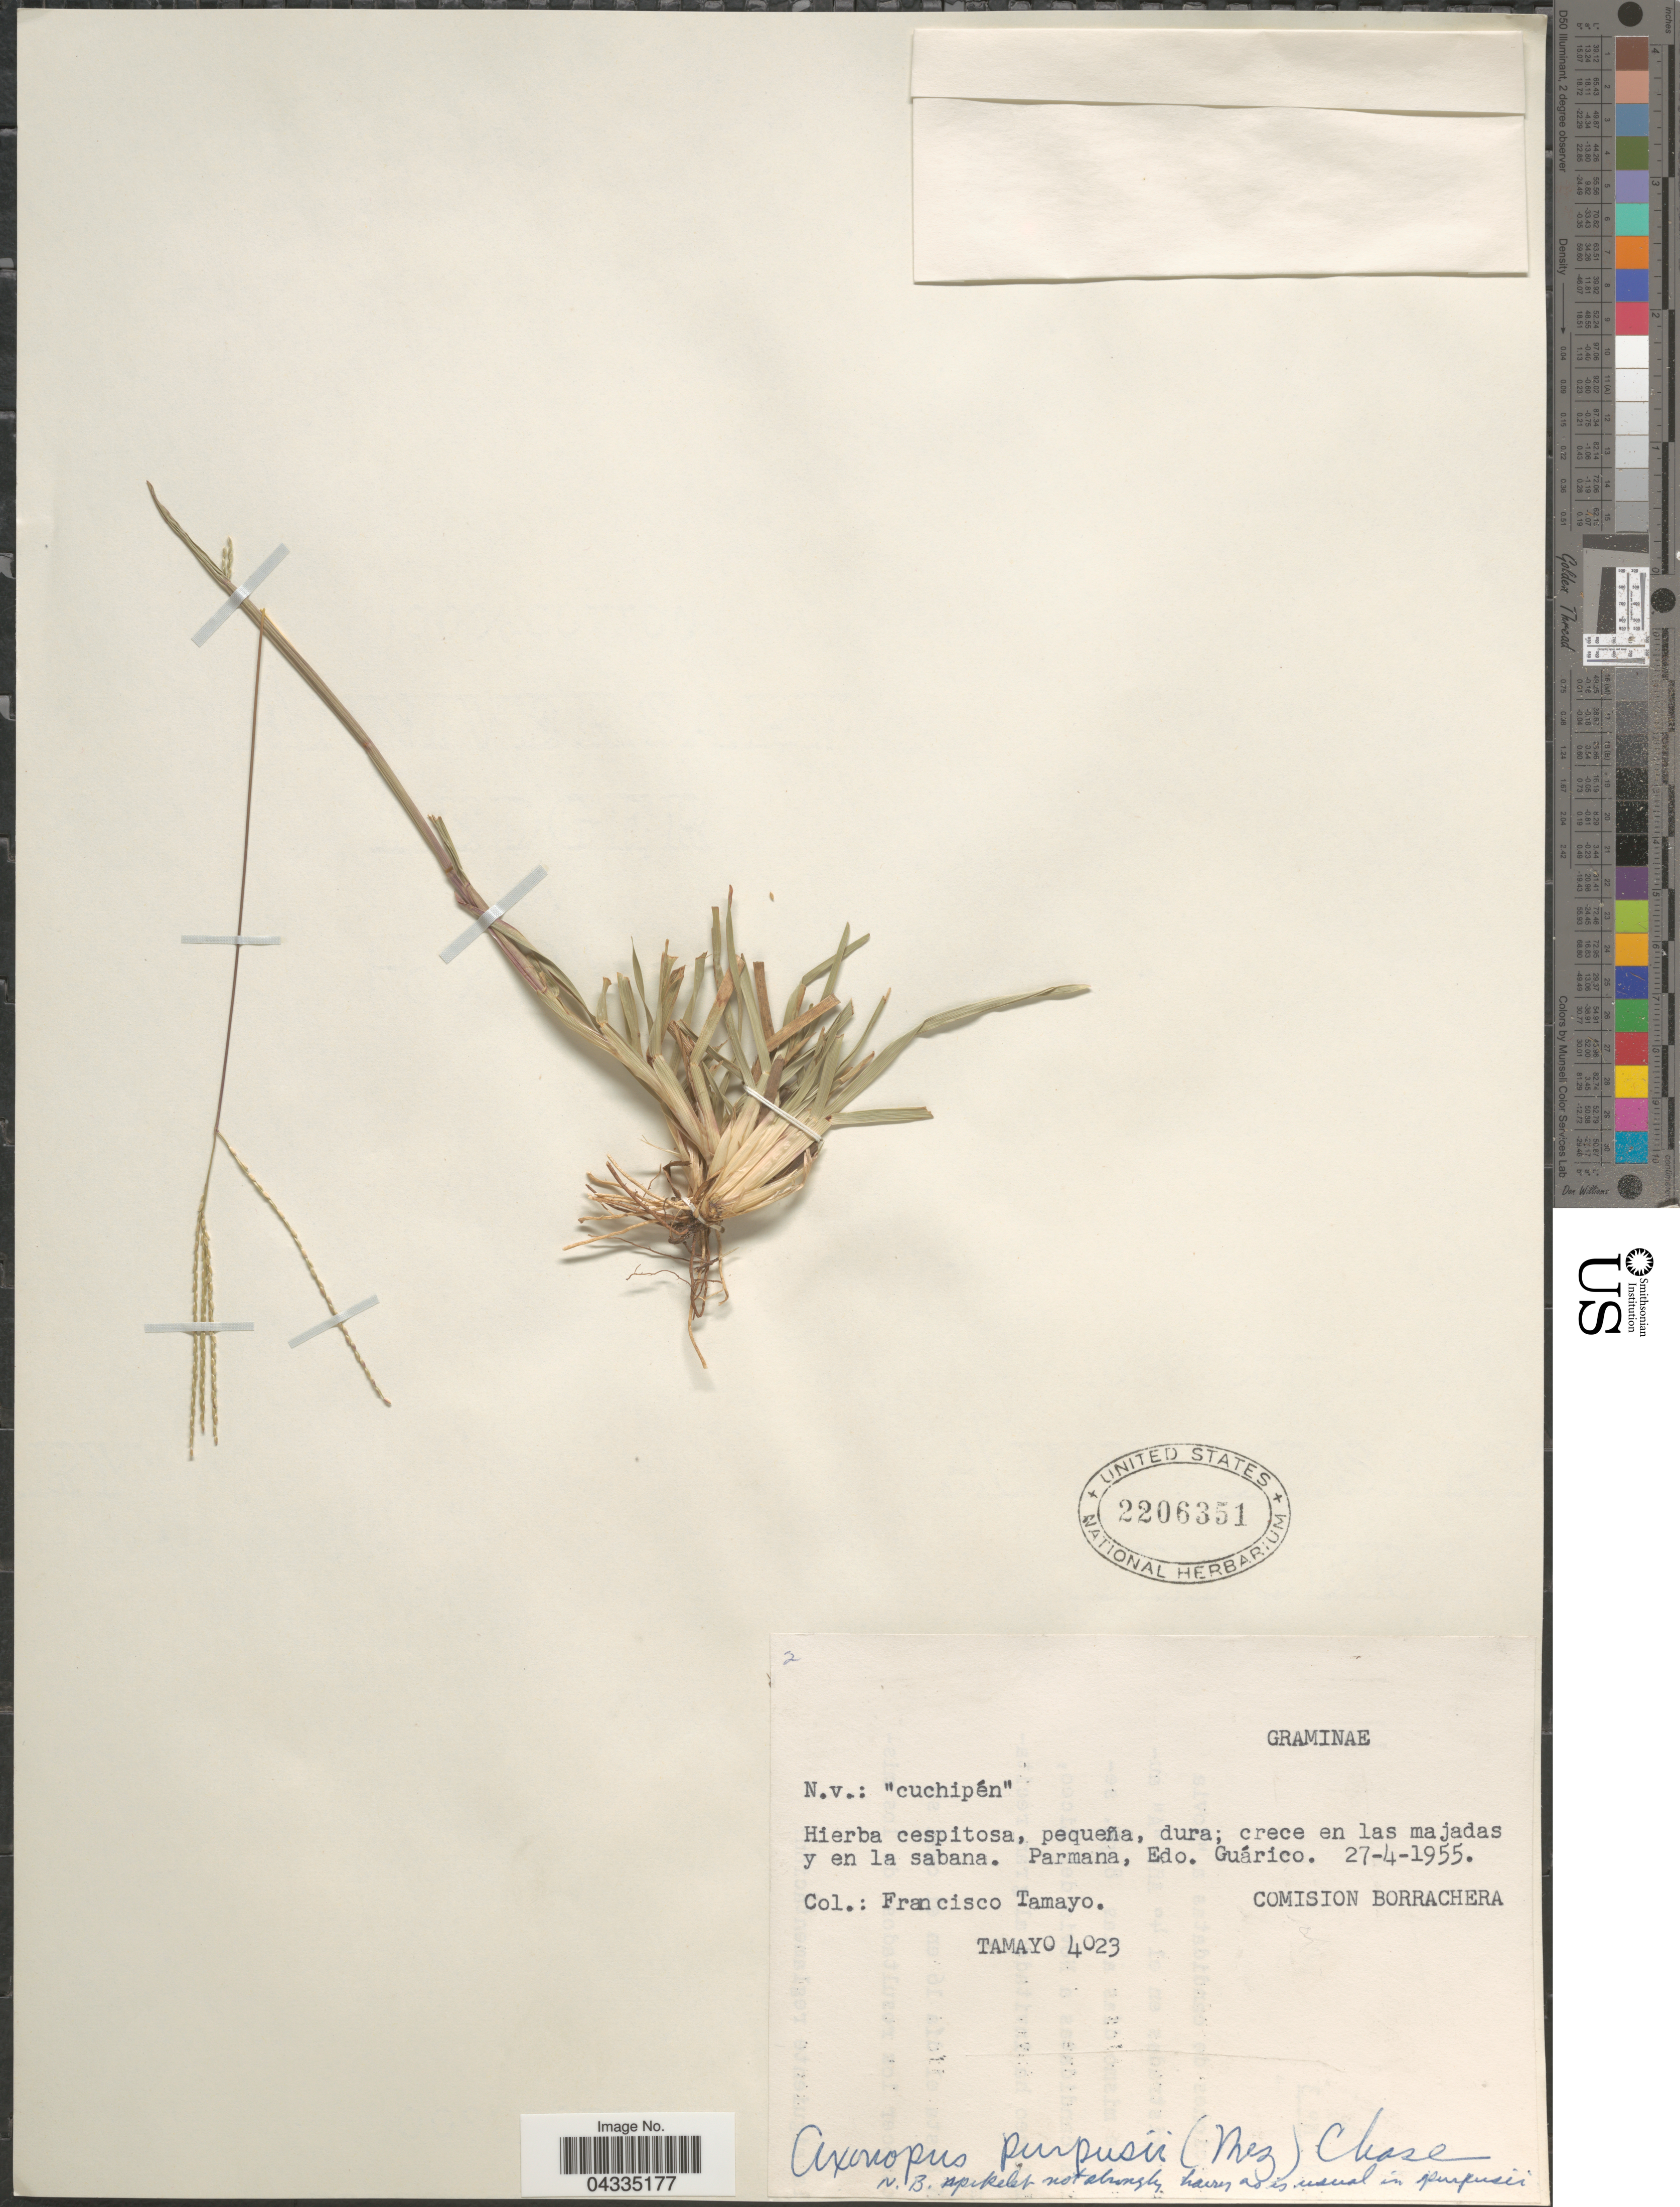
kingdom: Plantae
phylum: Tracheophyta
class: Liliopsida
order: Poales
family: Poaceae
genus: Axonopus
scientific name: Axonopus purpusii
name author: (Mez) Chase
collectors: F. Tamayo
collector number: Tamayo 4023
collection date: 1955-04-27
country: Venezuela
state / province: Guarico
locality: Parmana. Comision Borrachera.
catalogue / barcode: US 2206351